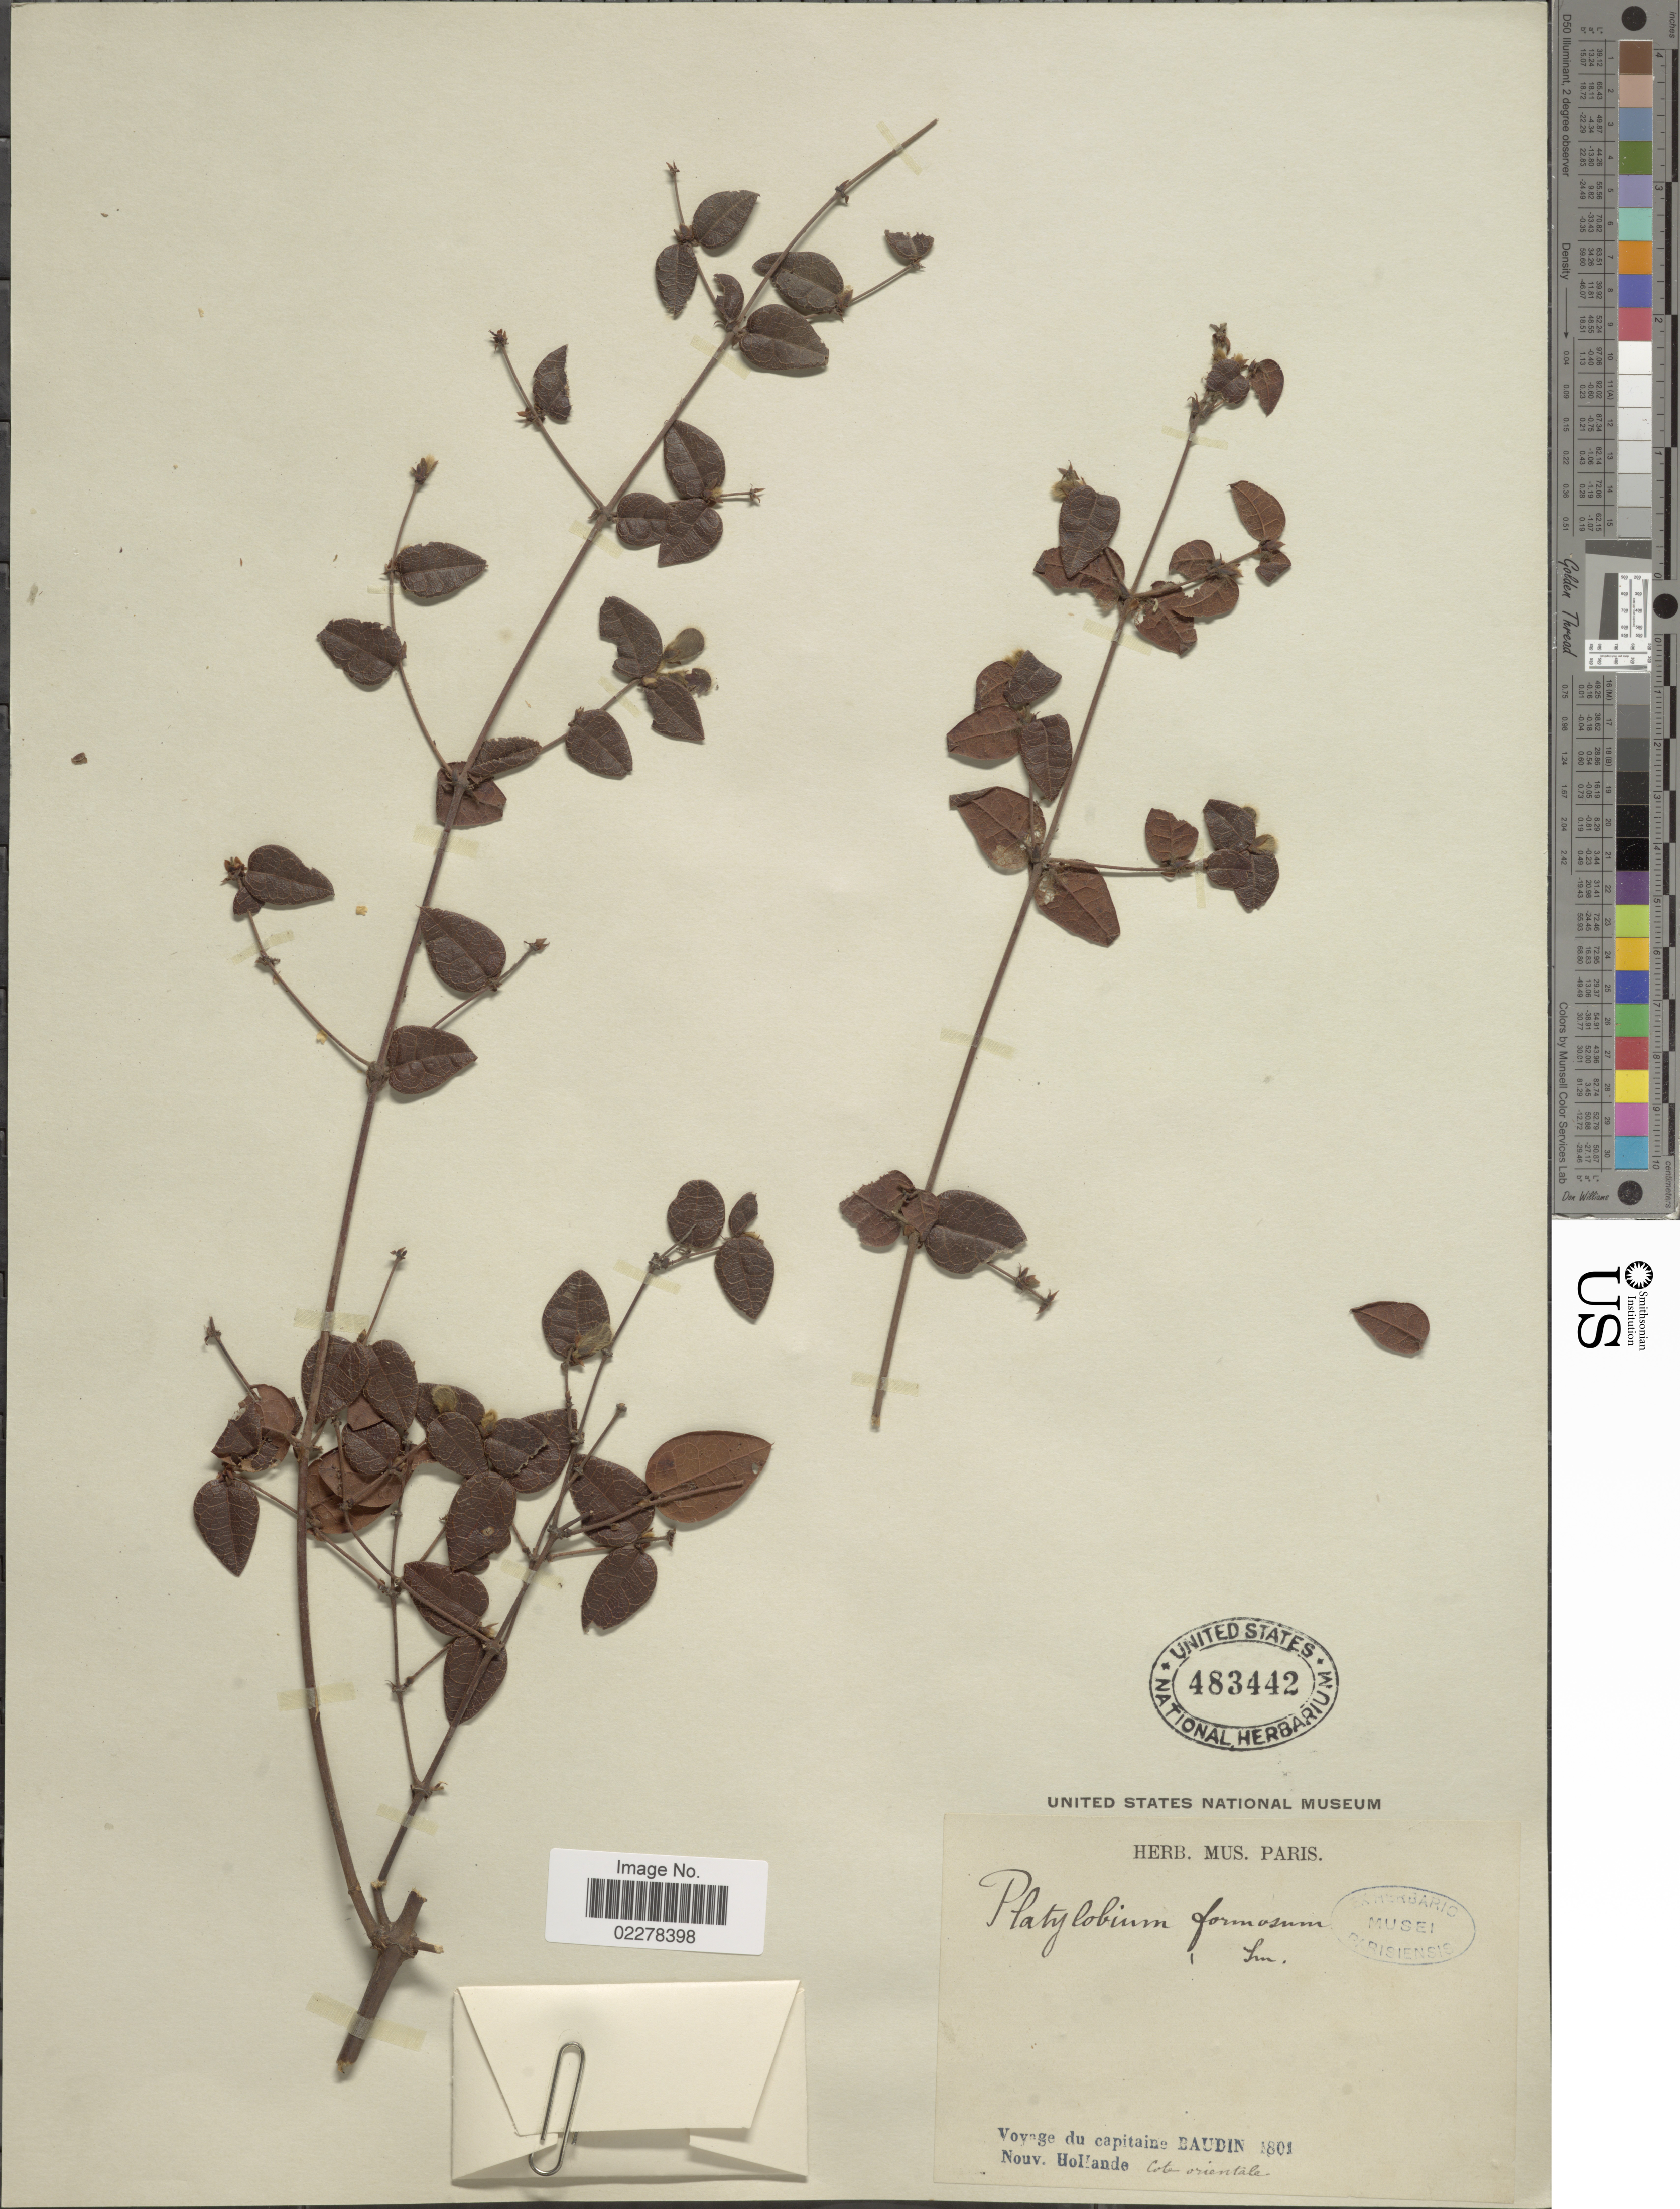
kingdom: Plantae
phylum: Tracheophyta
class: Magnoliopsida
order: Fabales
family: Fabaceae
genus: Platylobium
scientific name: Platylobium formosum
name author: Sm.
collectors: T. Baudin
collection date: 1801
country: Australia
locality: Nouv. Hollande. Cote orientale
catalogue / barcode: US 483442